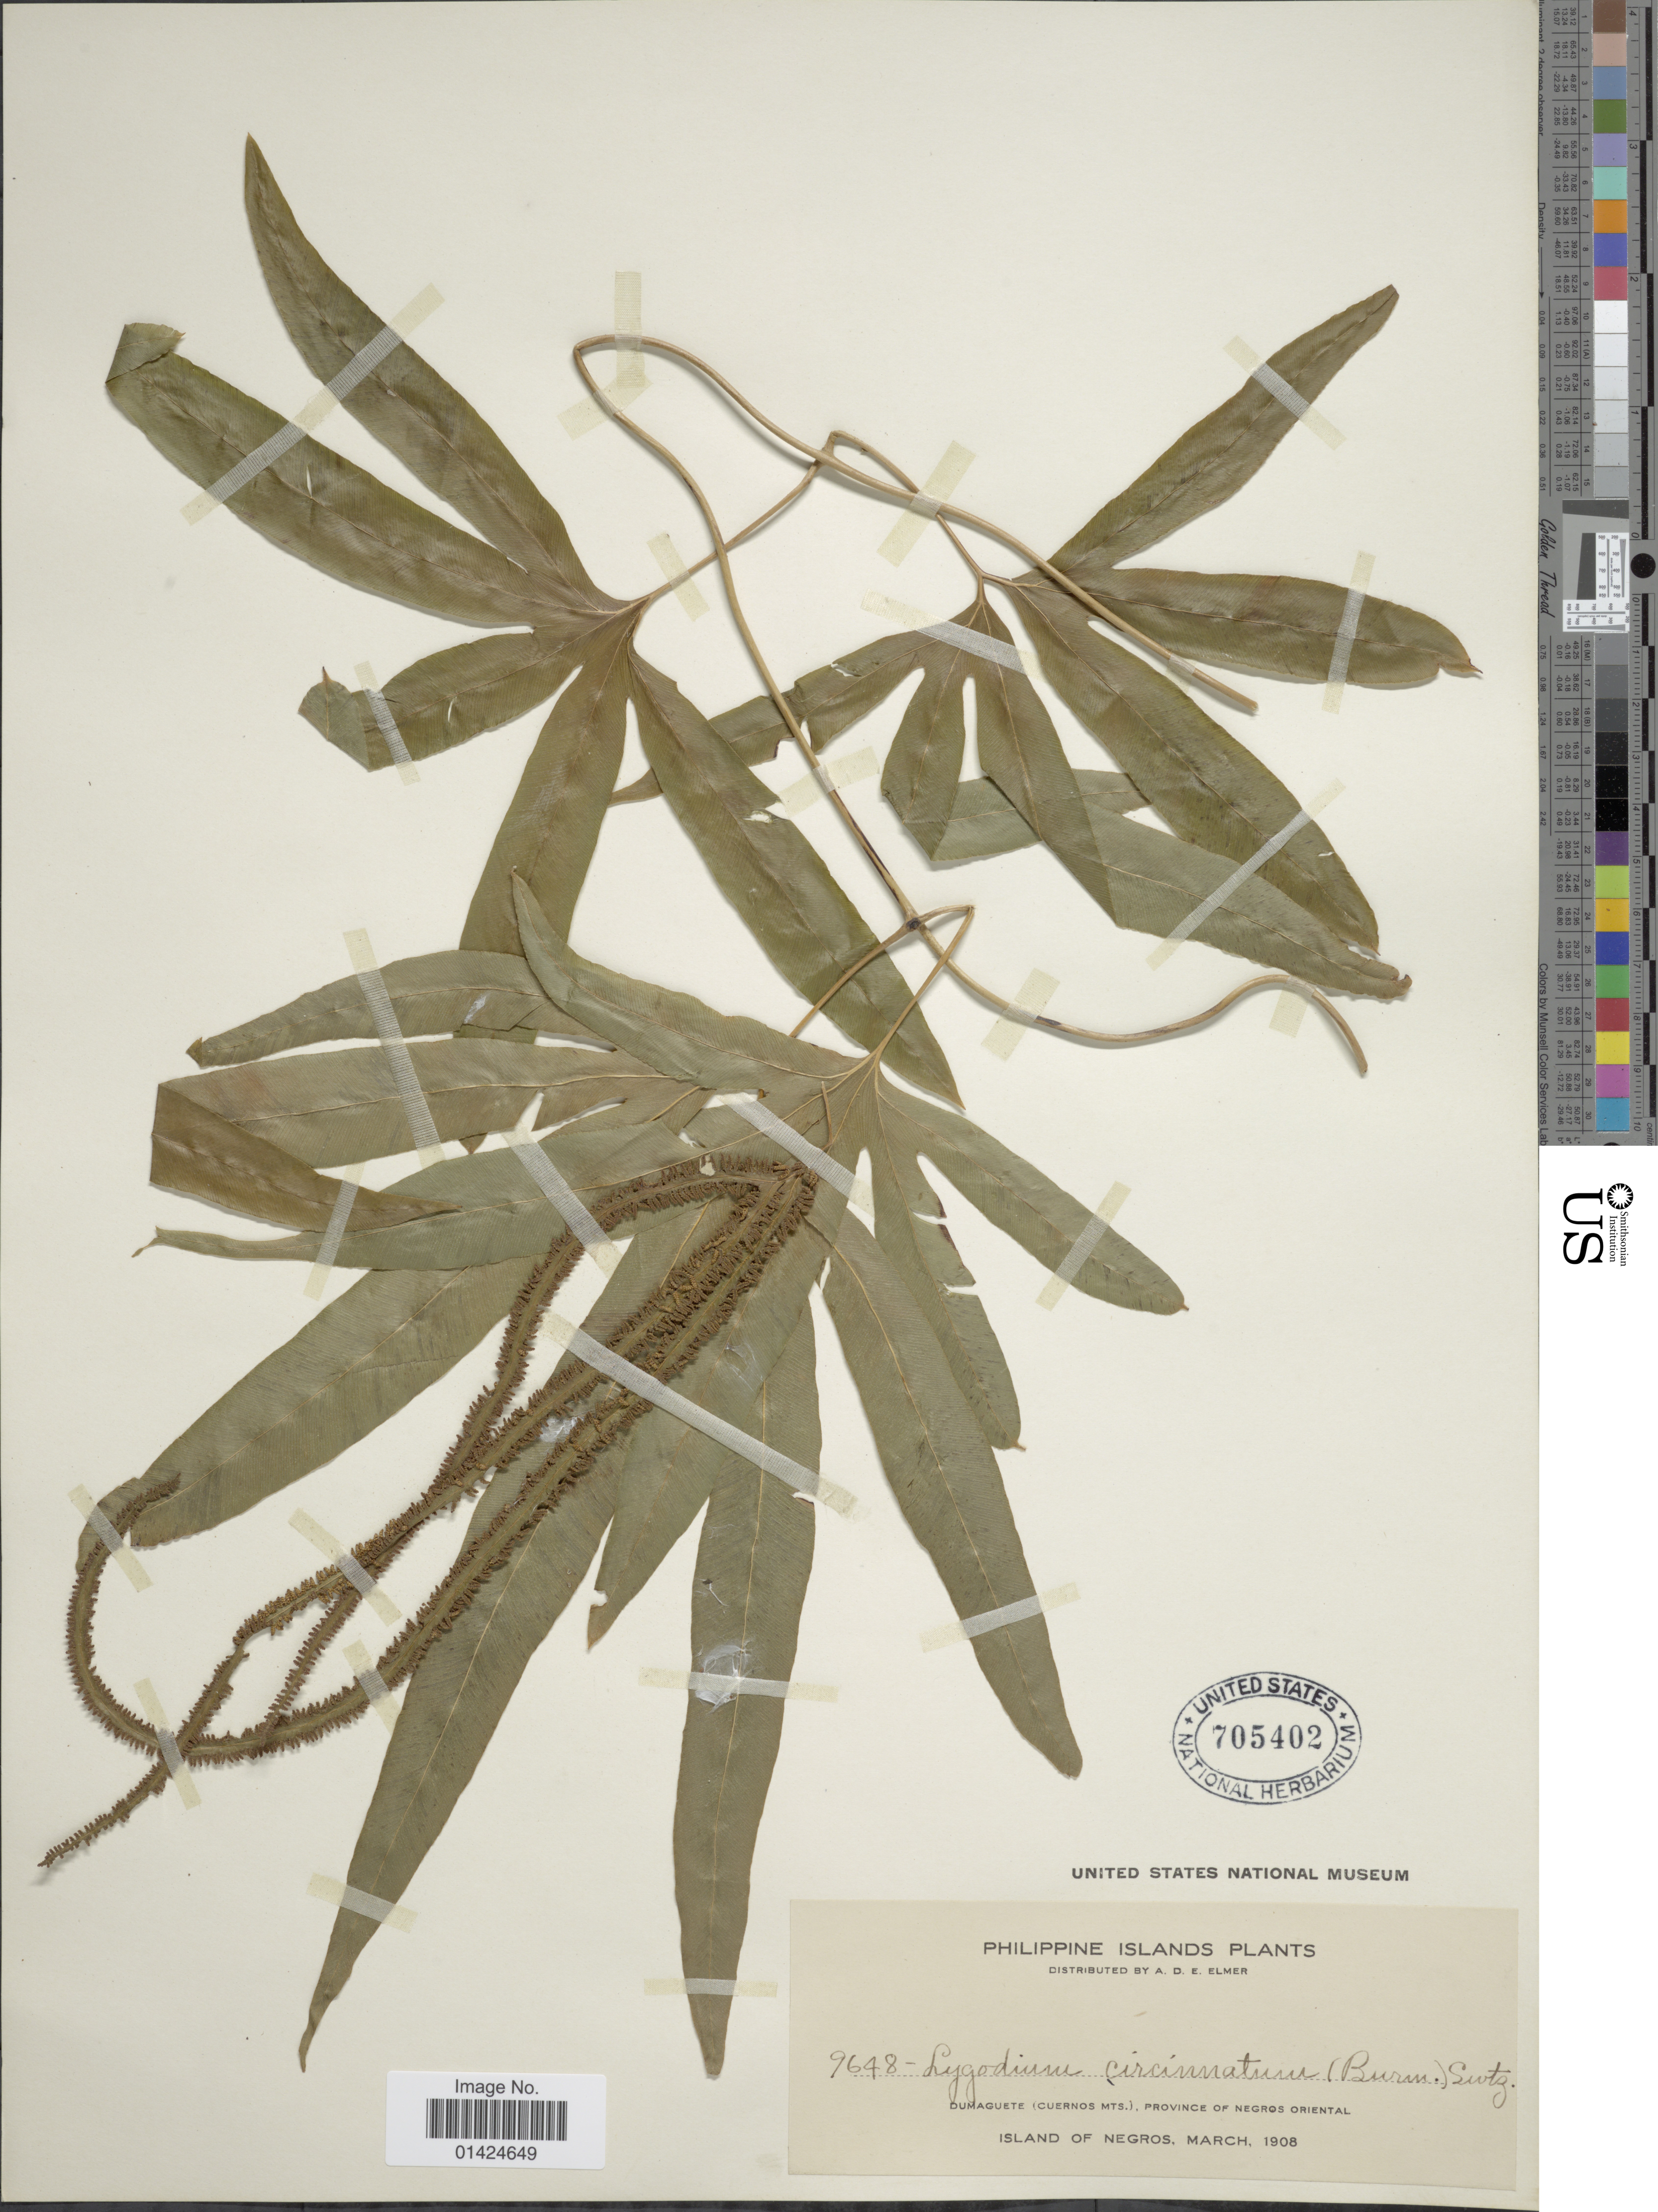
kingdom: Plantae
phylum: Tracheophyta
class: Polypodiopsida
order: Schizaeales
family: Lygodiaceae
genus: Lygodium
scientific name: Lygodium circinnatum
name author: (Burm. f.) Sw.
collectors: A. D. E. Elmer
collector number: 9648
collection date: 1908-03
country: Philippines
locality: Dumaguete (Cuernos Mts.), province of Negros Oriental. Island of Negros.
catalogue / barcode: US 705402